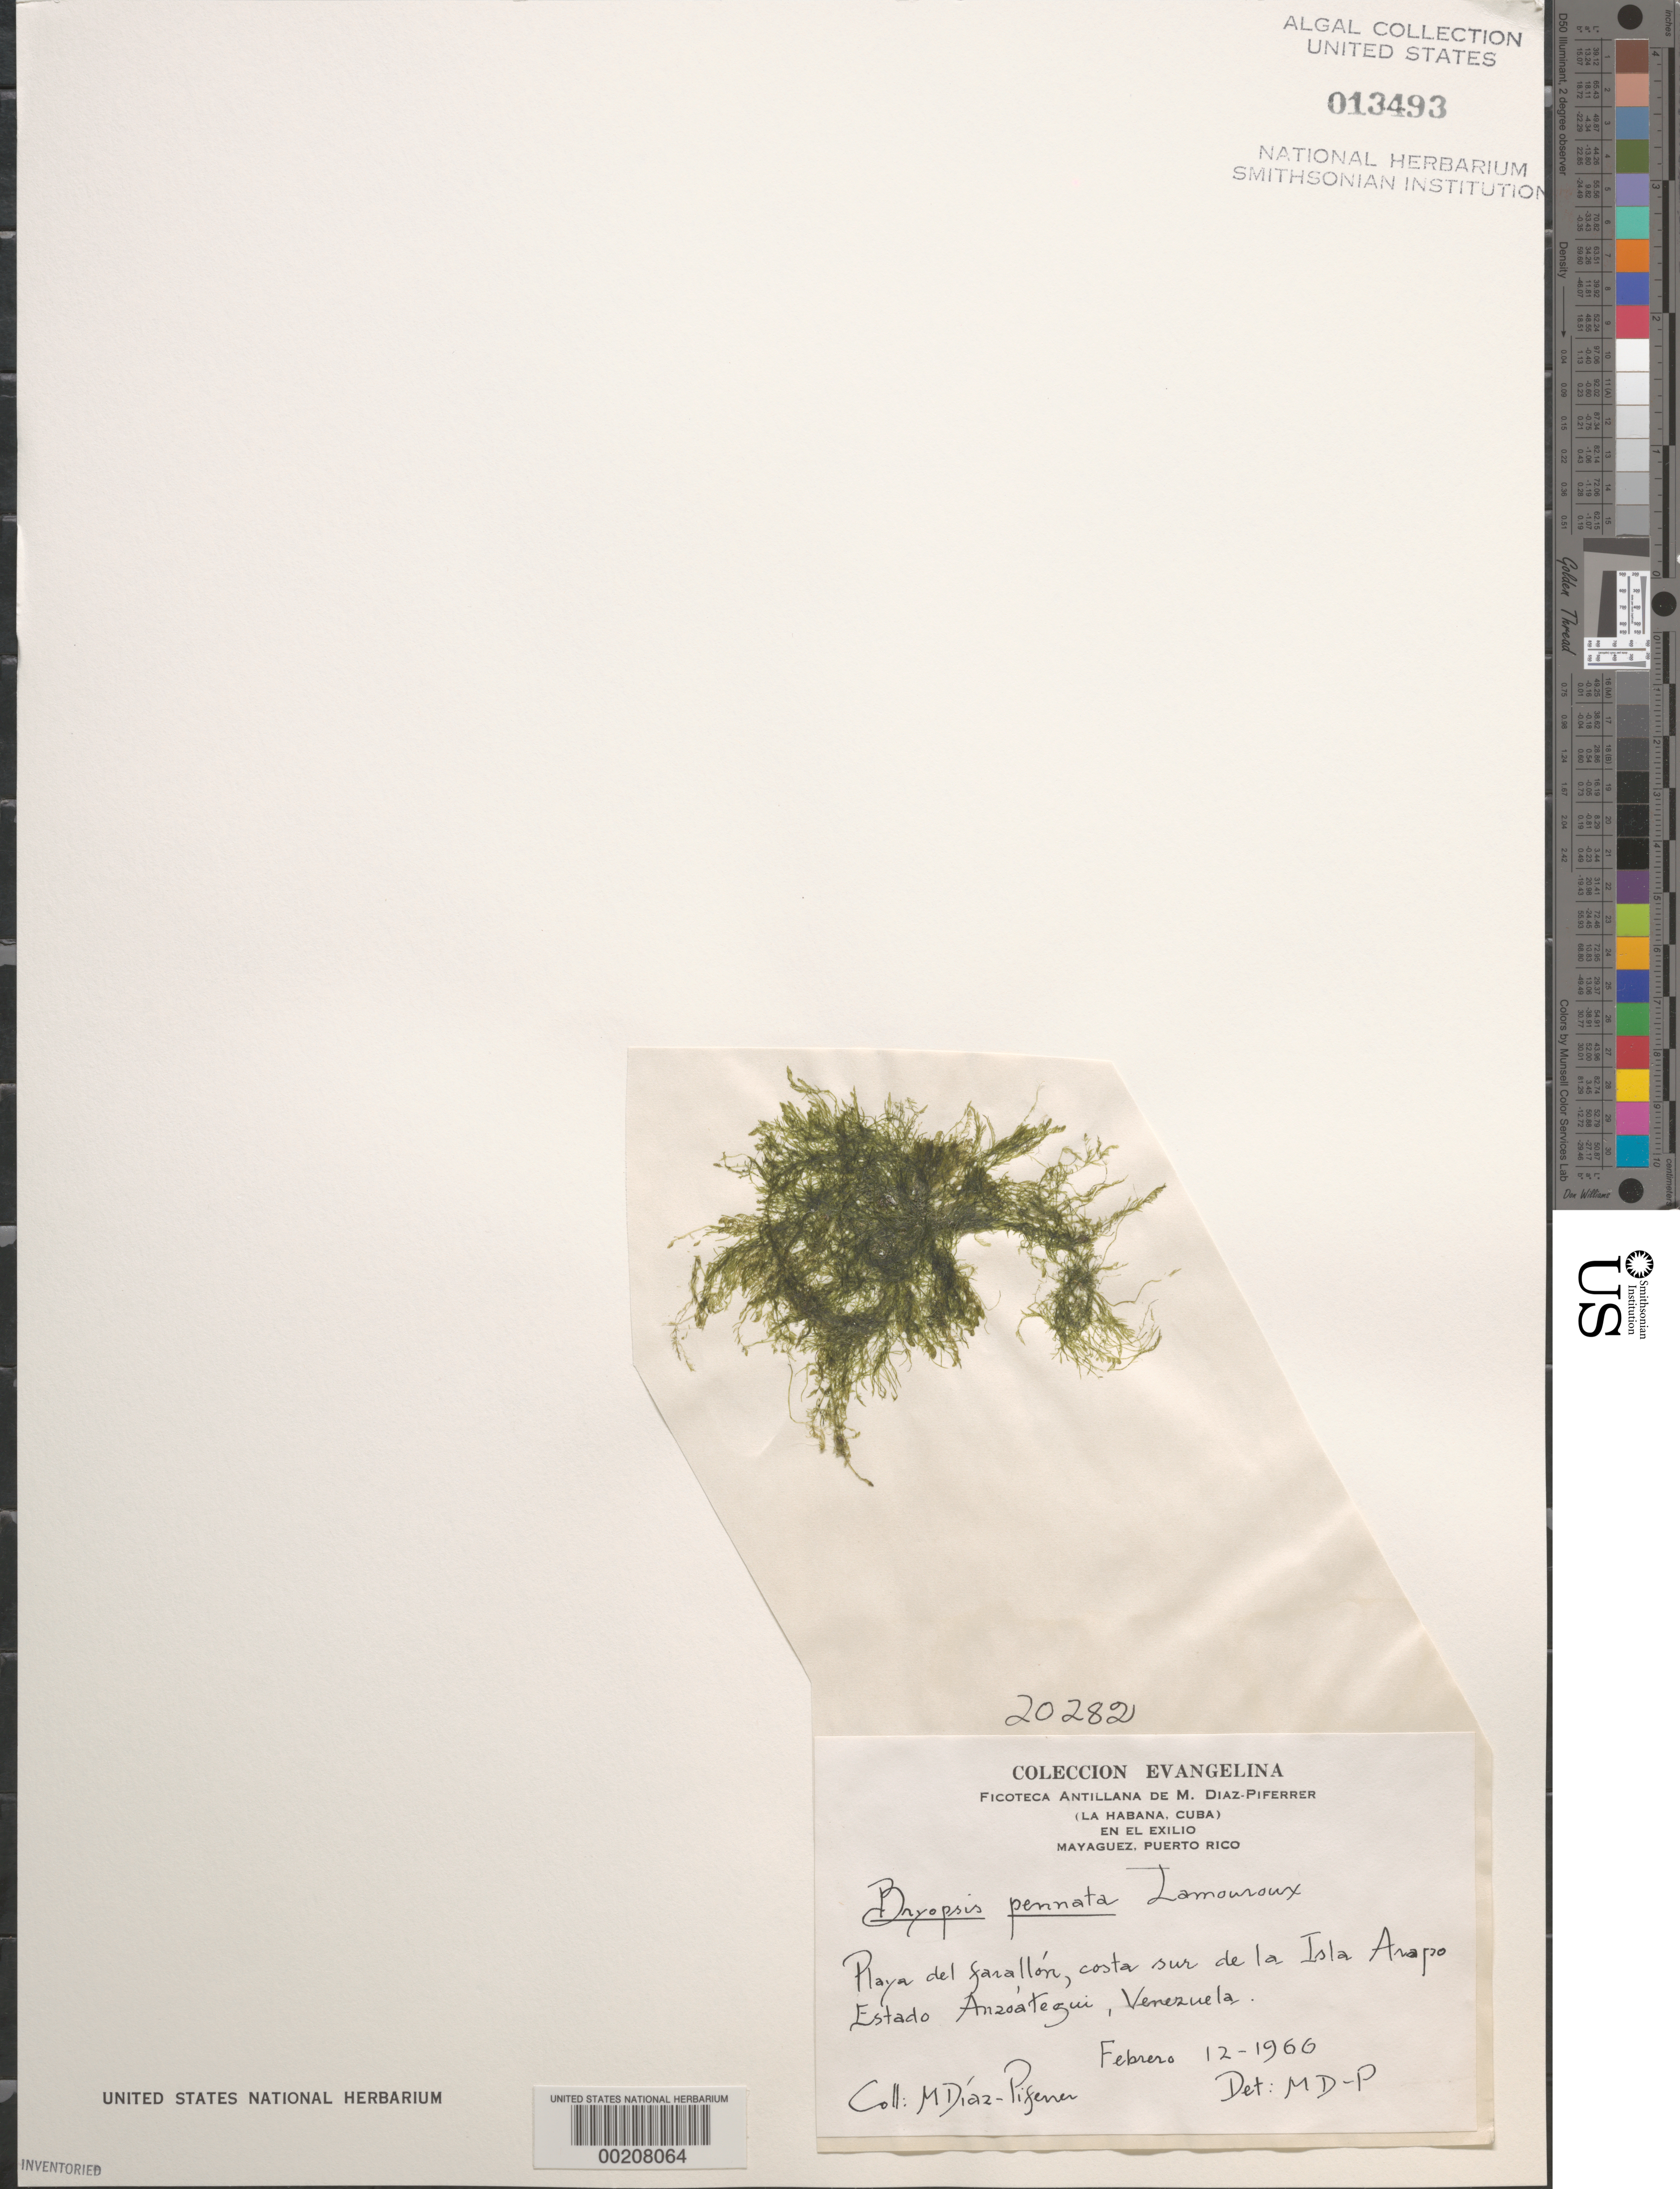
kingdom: Plantae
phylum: Chlorophyta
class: Ulvophyceae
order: Bryopsidales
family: Bryopsidaceae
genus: Bryopsis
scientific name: Bryopsis pennata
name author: J.V.Lamouroux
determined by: Diaz-Piferrer, M.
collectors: M. Diaz-Piferrer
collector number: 20282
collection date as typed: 12 Feb 1966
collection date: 1966-02-12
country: Venezuela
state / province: Anzoategui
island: Isla Arapo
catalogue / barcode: US 13493